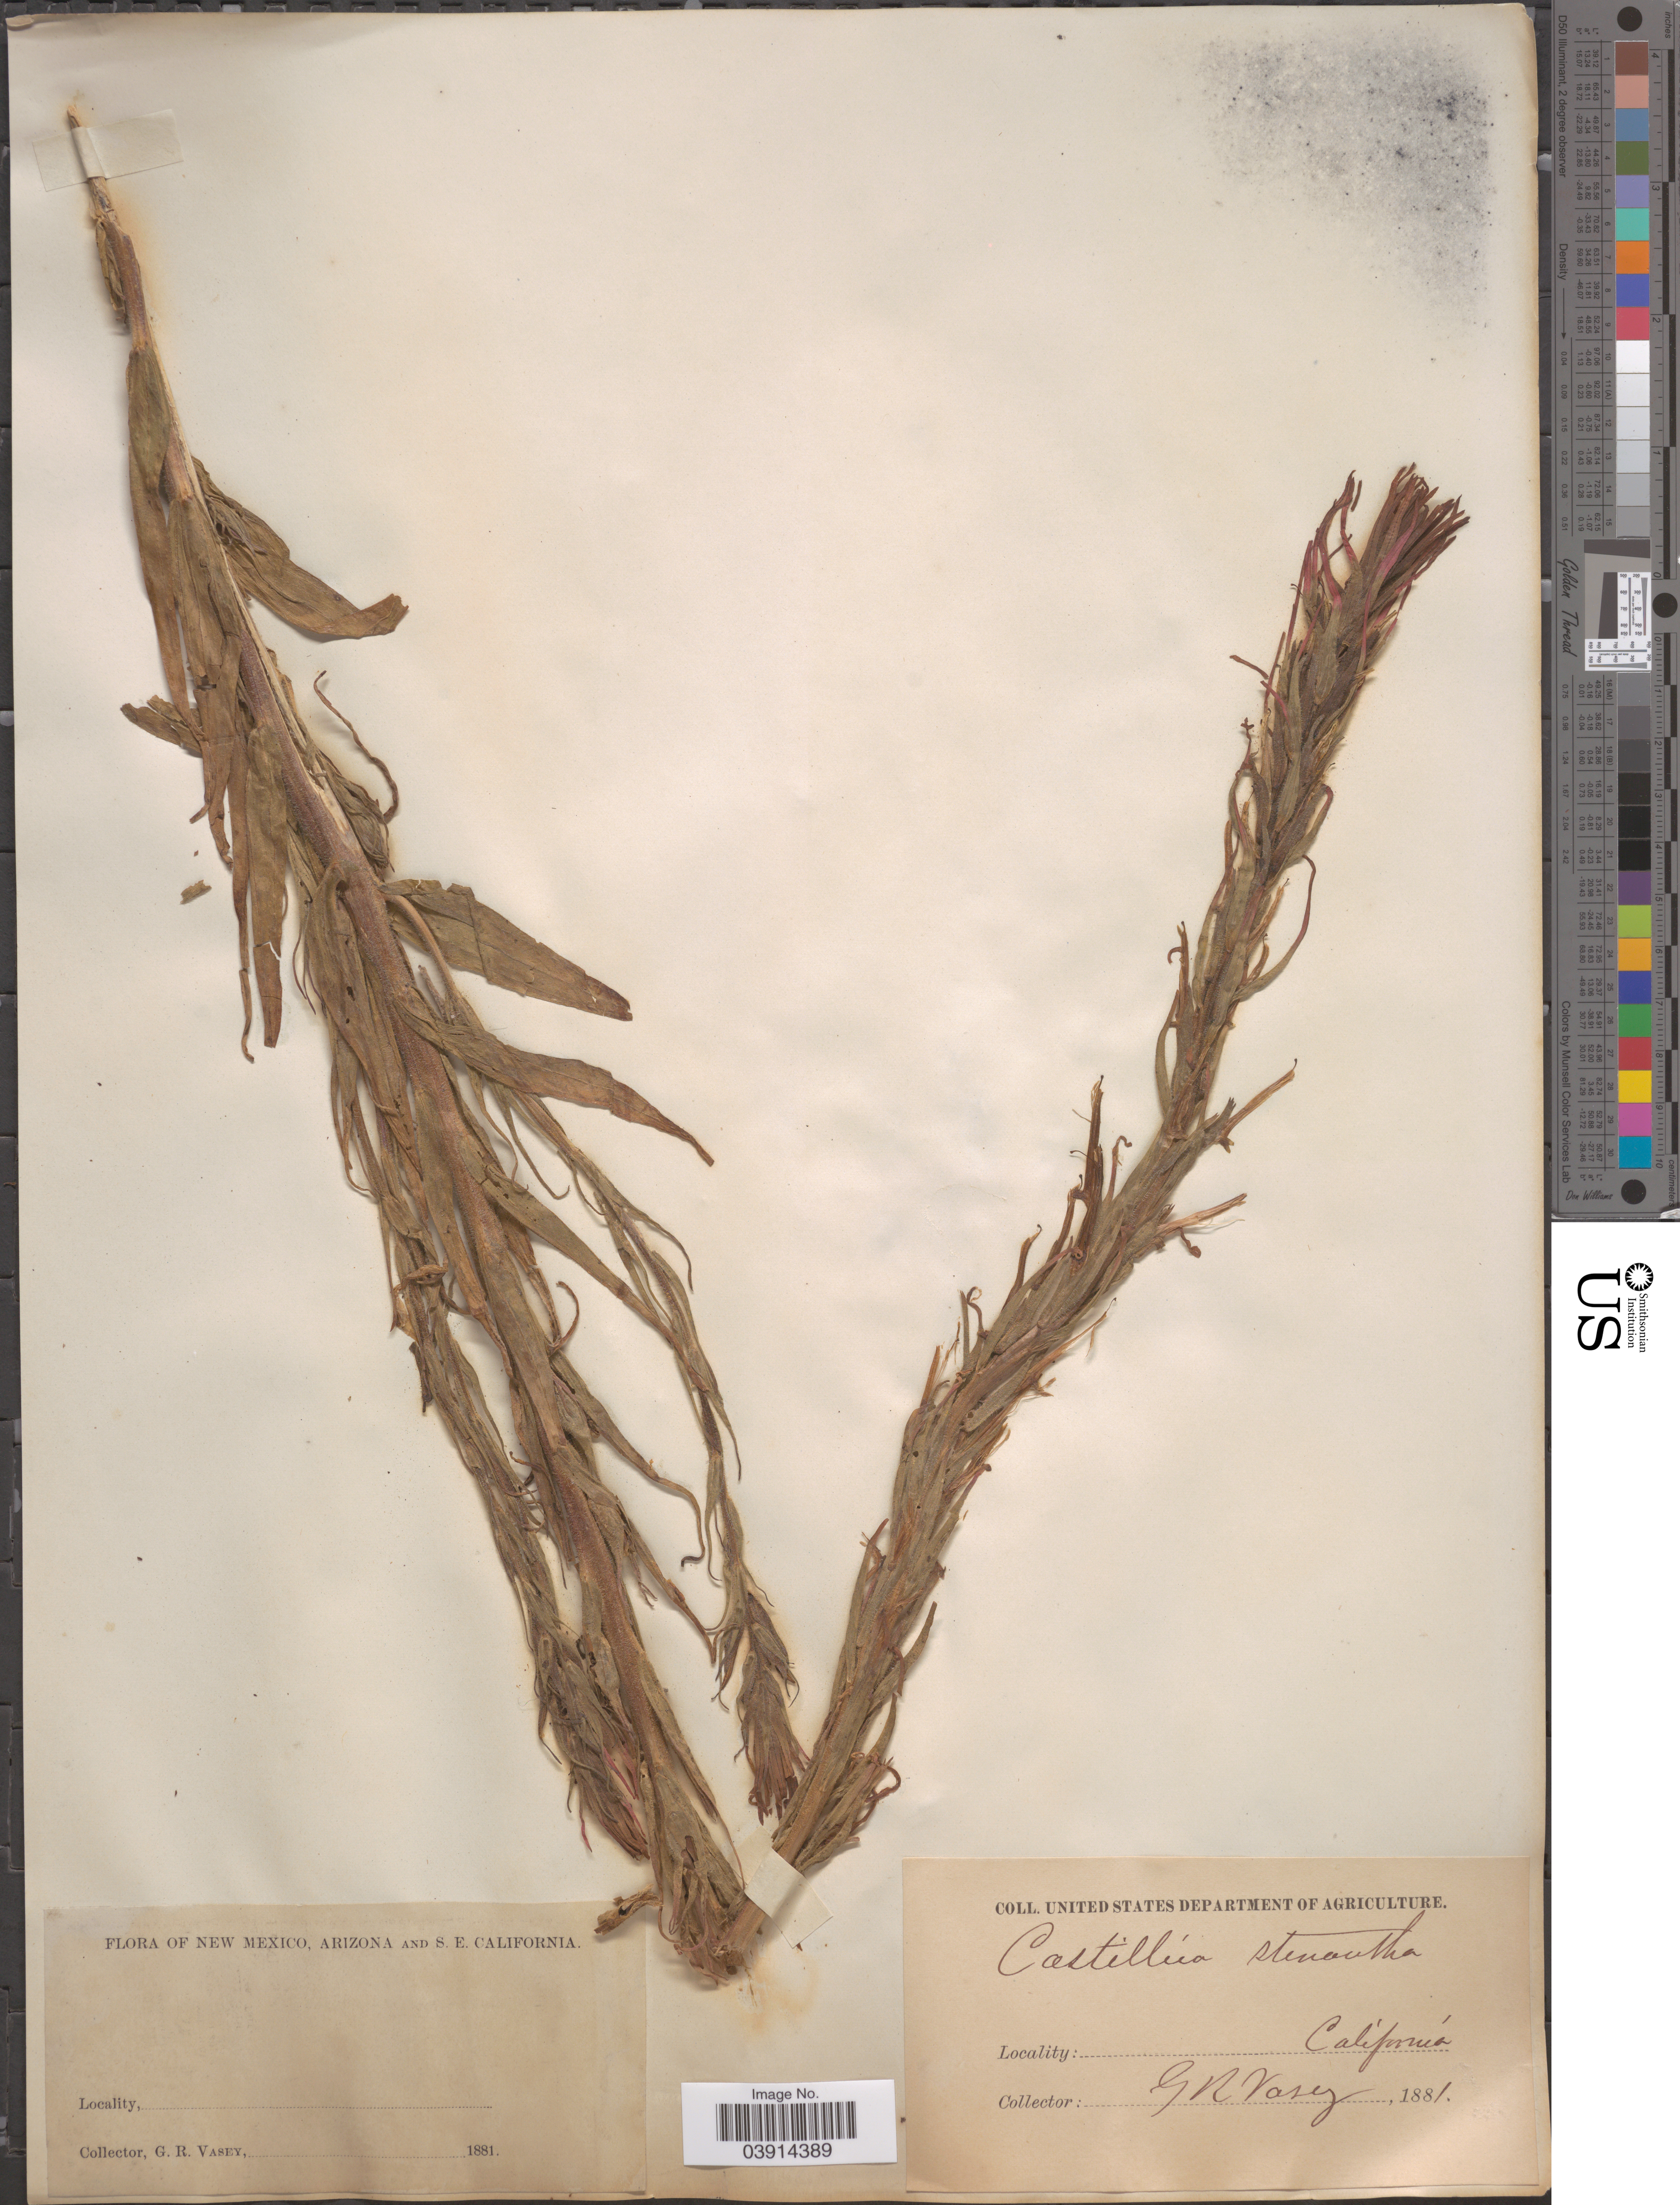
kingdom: Plantae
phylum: Tracheophyta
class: Magnoliopsida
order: Lamiales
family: Orobanchaceae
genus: Castilleja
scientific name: Castilleja stenantha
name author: A. Gray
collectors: G. R. Vasey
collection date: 1881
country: United States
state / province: California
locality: S.E. California.